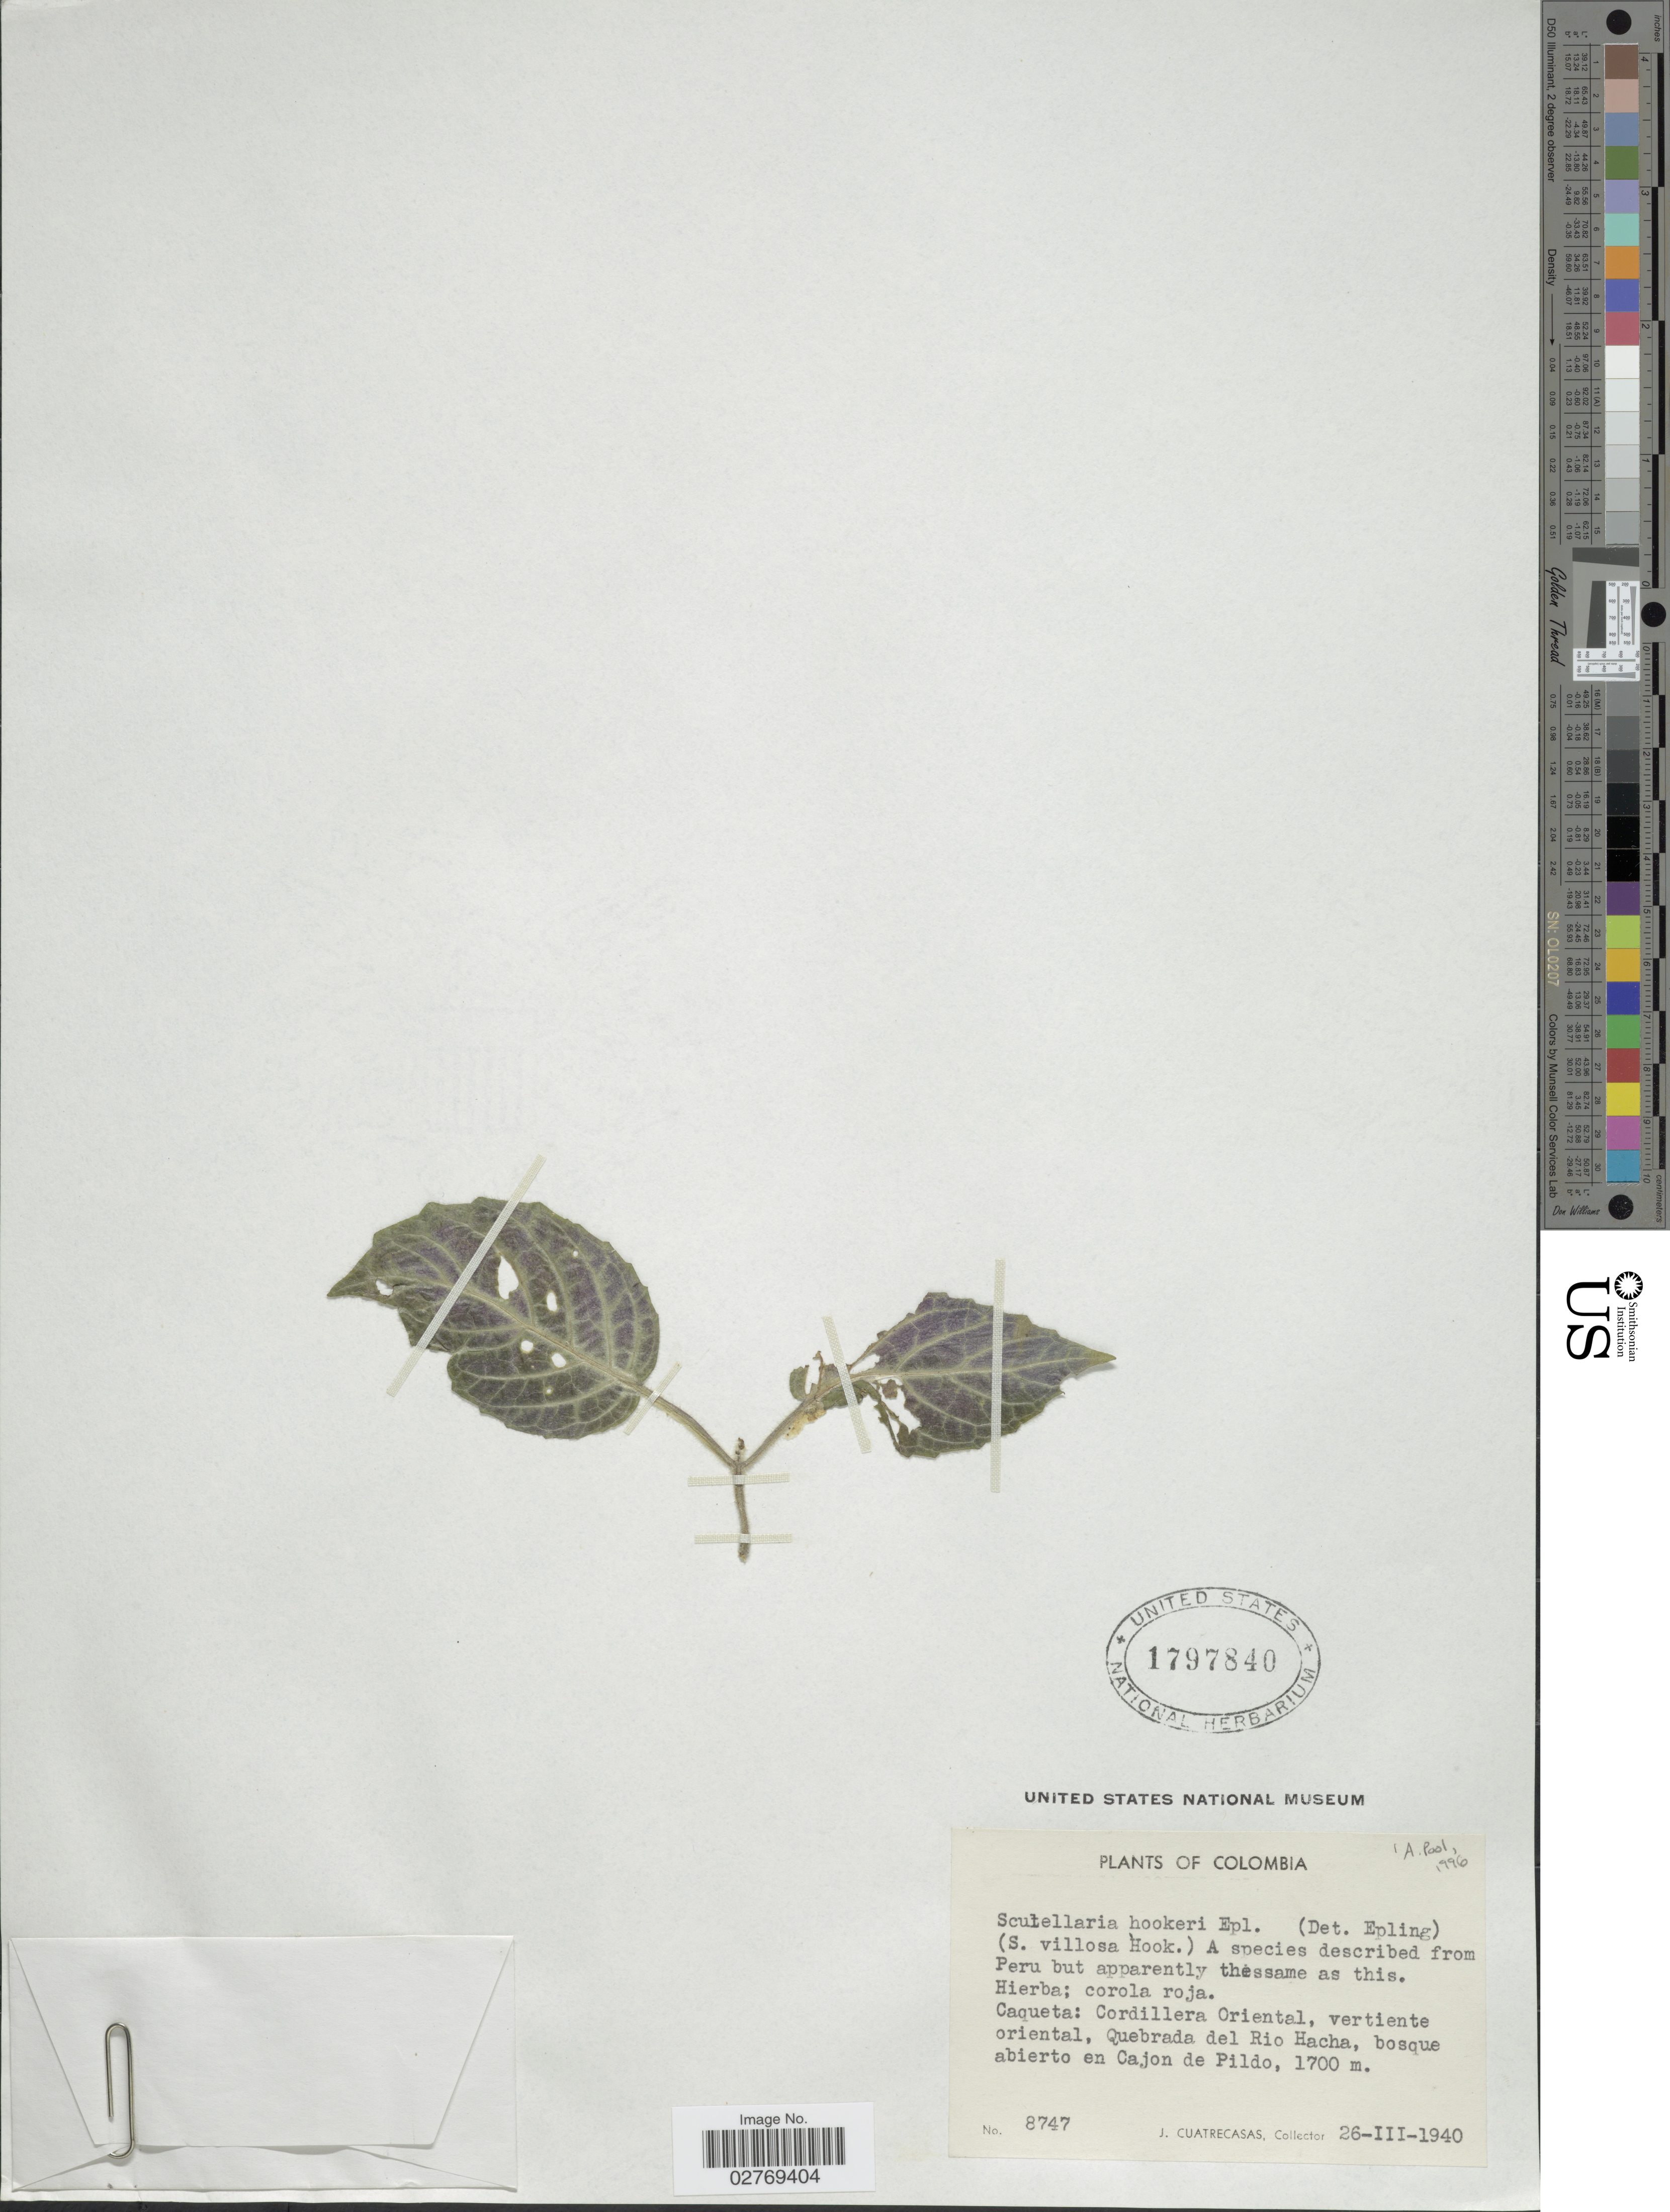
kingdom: Plantae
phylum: Tracheophyta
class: Magnoliopsida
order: Lamiales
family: Lamiaceae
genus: Scutellaria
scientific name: Scutellaria hookeri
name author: Epling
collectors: J. Cuatrecasas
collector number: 8747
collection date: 1940-03-26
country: Colombia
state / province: Caquetá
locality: Cordillera Oriental, vertiente oriental, Quebrada del Rio Hacha, bosque abierto en Cajon de Pildo.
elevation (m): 1700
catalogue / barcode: US 1797840